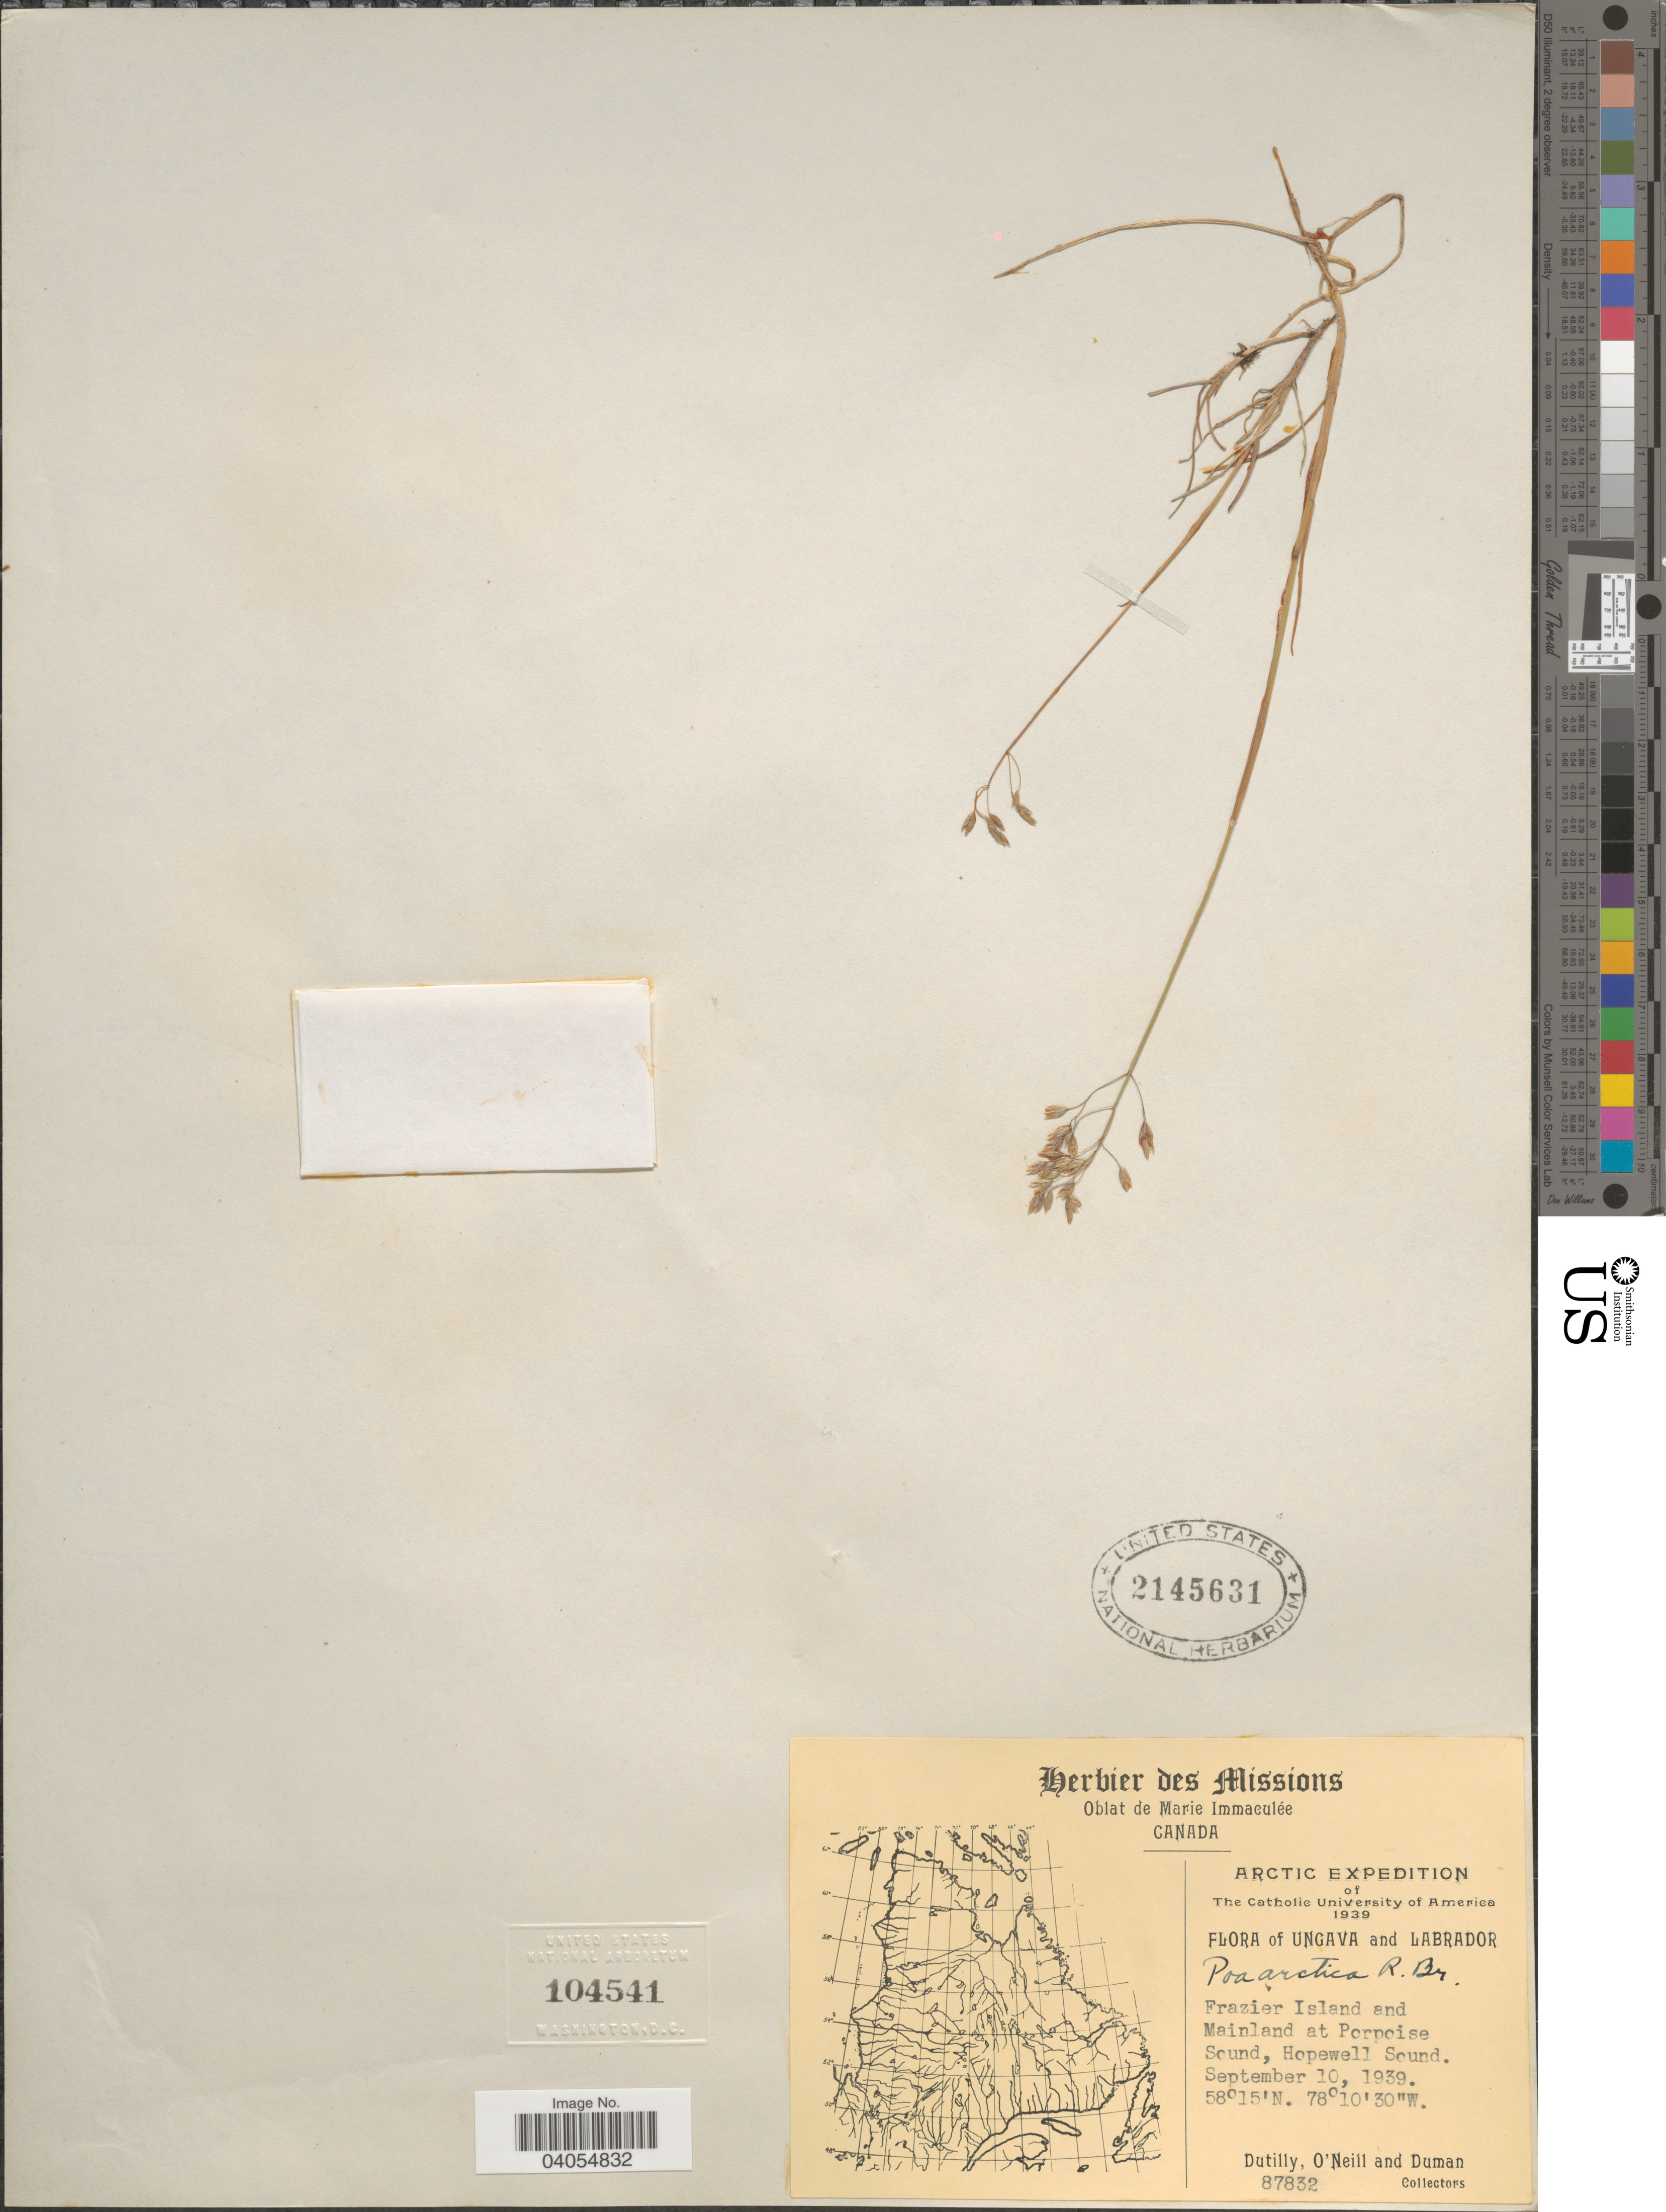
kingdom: Plantae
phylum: Tracheophyta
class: Liliopsida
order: Poales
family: Poaceae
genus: Poa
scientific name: Poa arctica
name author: R. Br.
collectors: -. Dutilly, -. O'Neill & -. Duman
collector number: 87832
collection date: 1939-09-10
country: Canada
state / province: Newfoundland and Labrador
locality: Ungava and Labrador. Frazier Island and Mainland at Porpoise Sound, Hopewell Sound.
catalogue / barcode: US 2145631